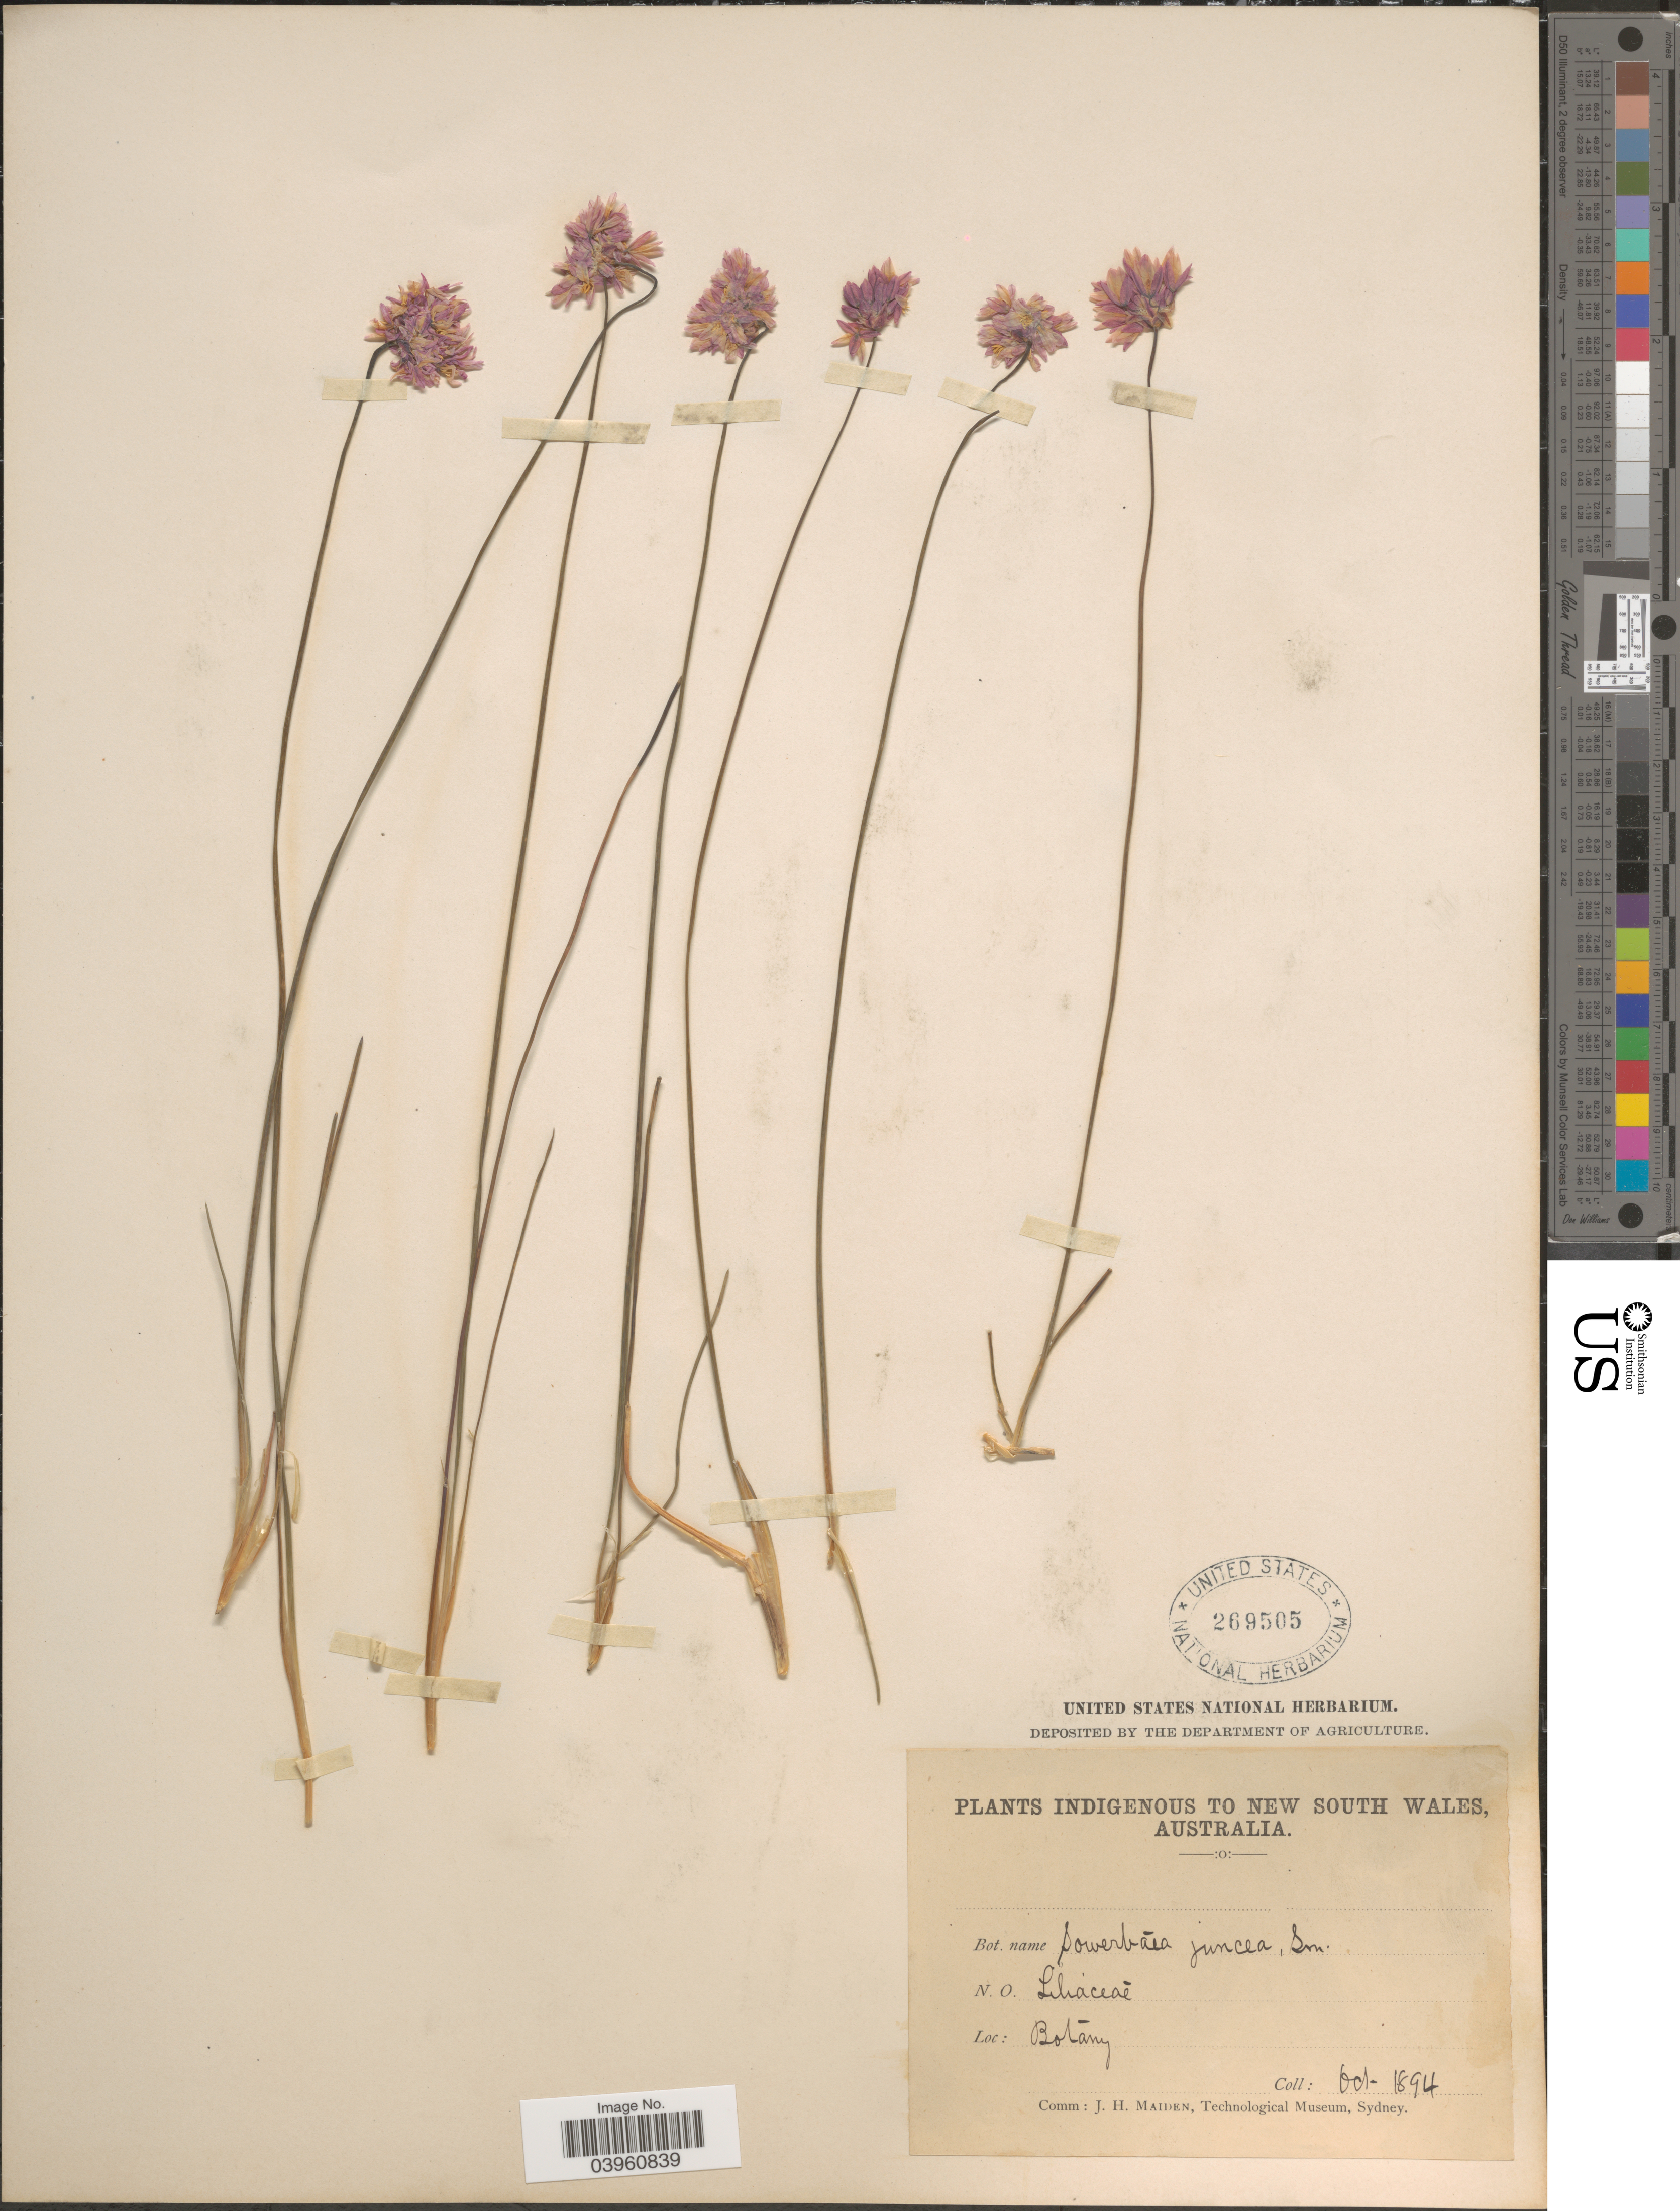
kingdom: Plantae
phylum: Tracheophyta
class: Liliopsida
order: Asparagales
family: Asparagaceae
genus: Sowerbaea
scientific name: Sowerbaea juncea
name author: Andrews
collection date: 1894-10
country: Australia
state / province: New South Wales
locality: Botany.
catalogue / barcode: US 269505